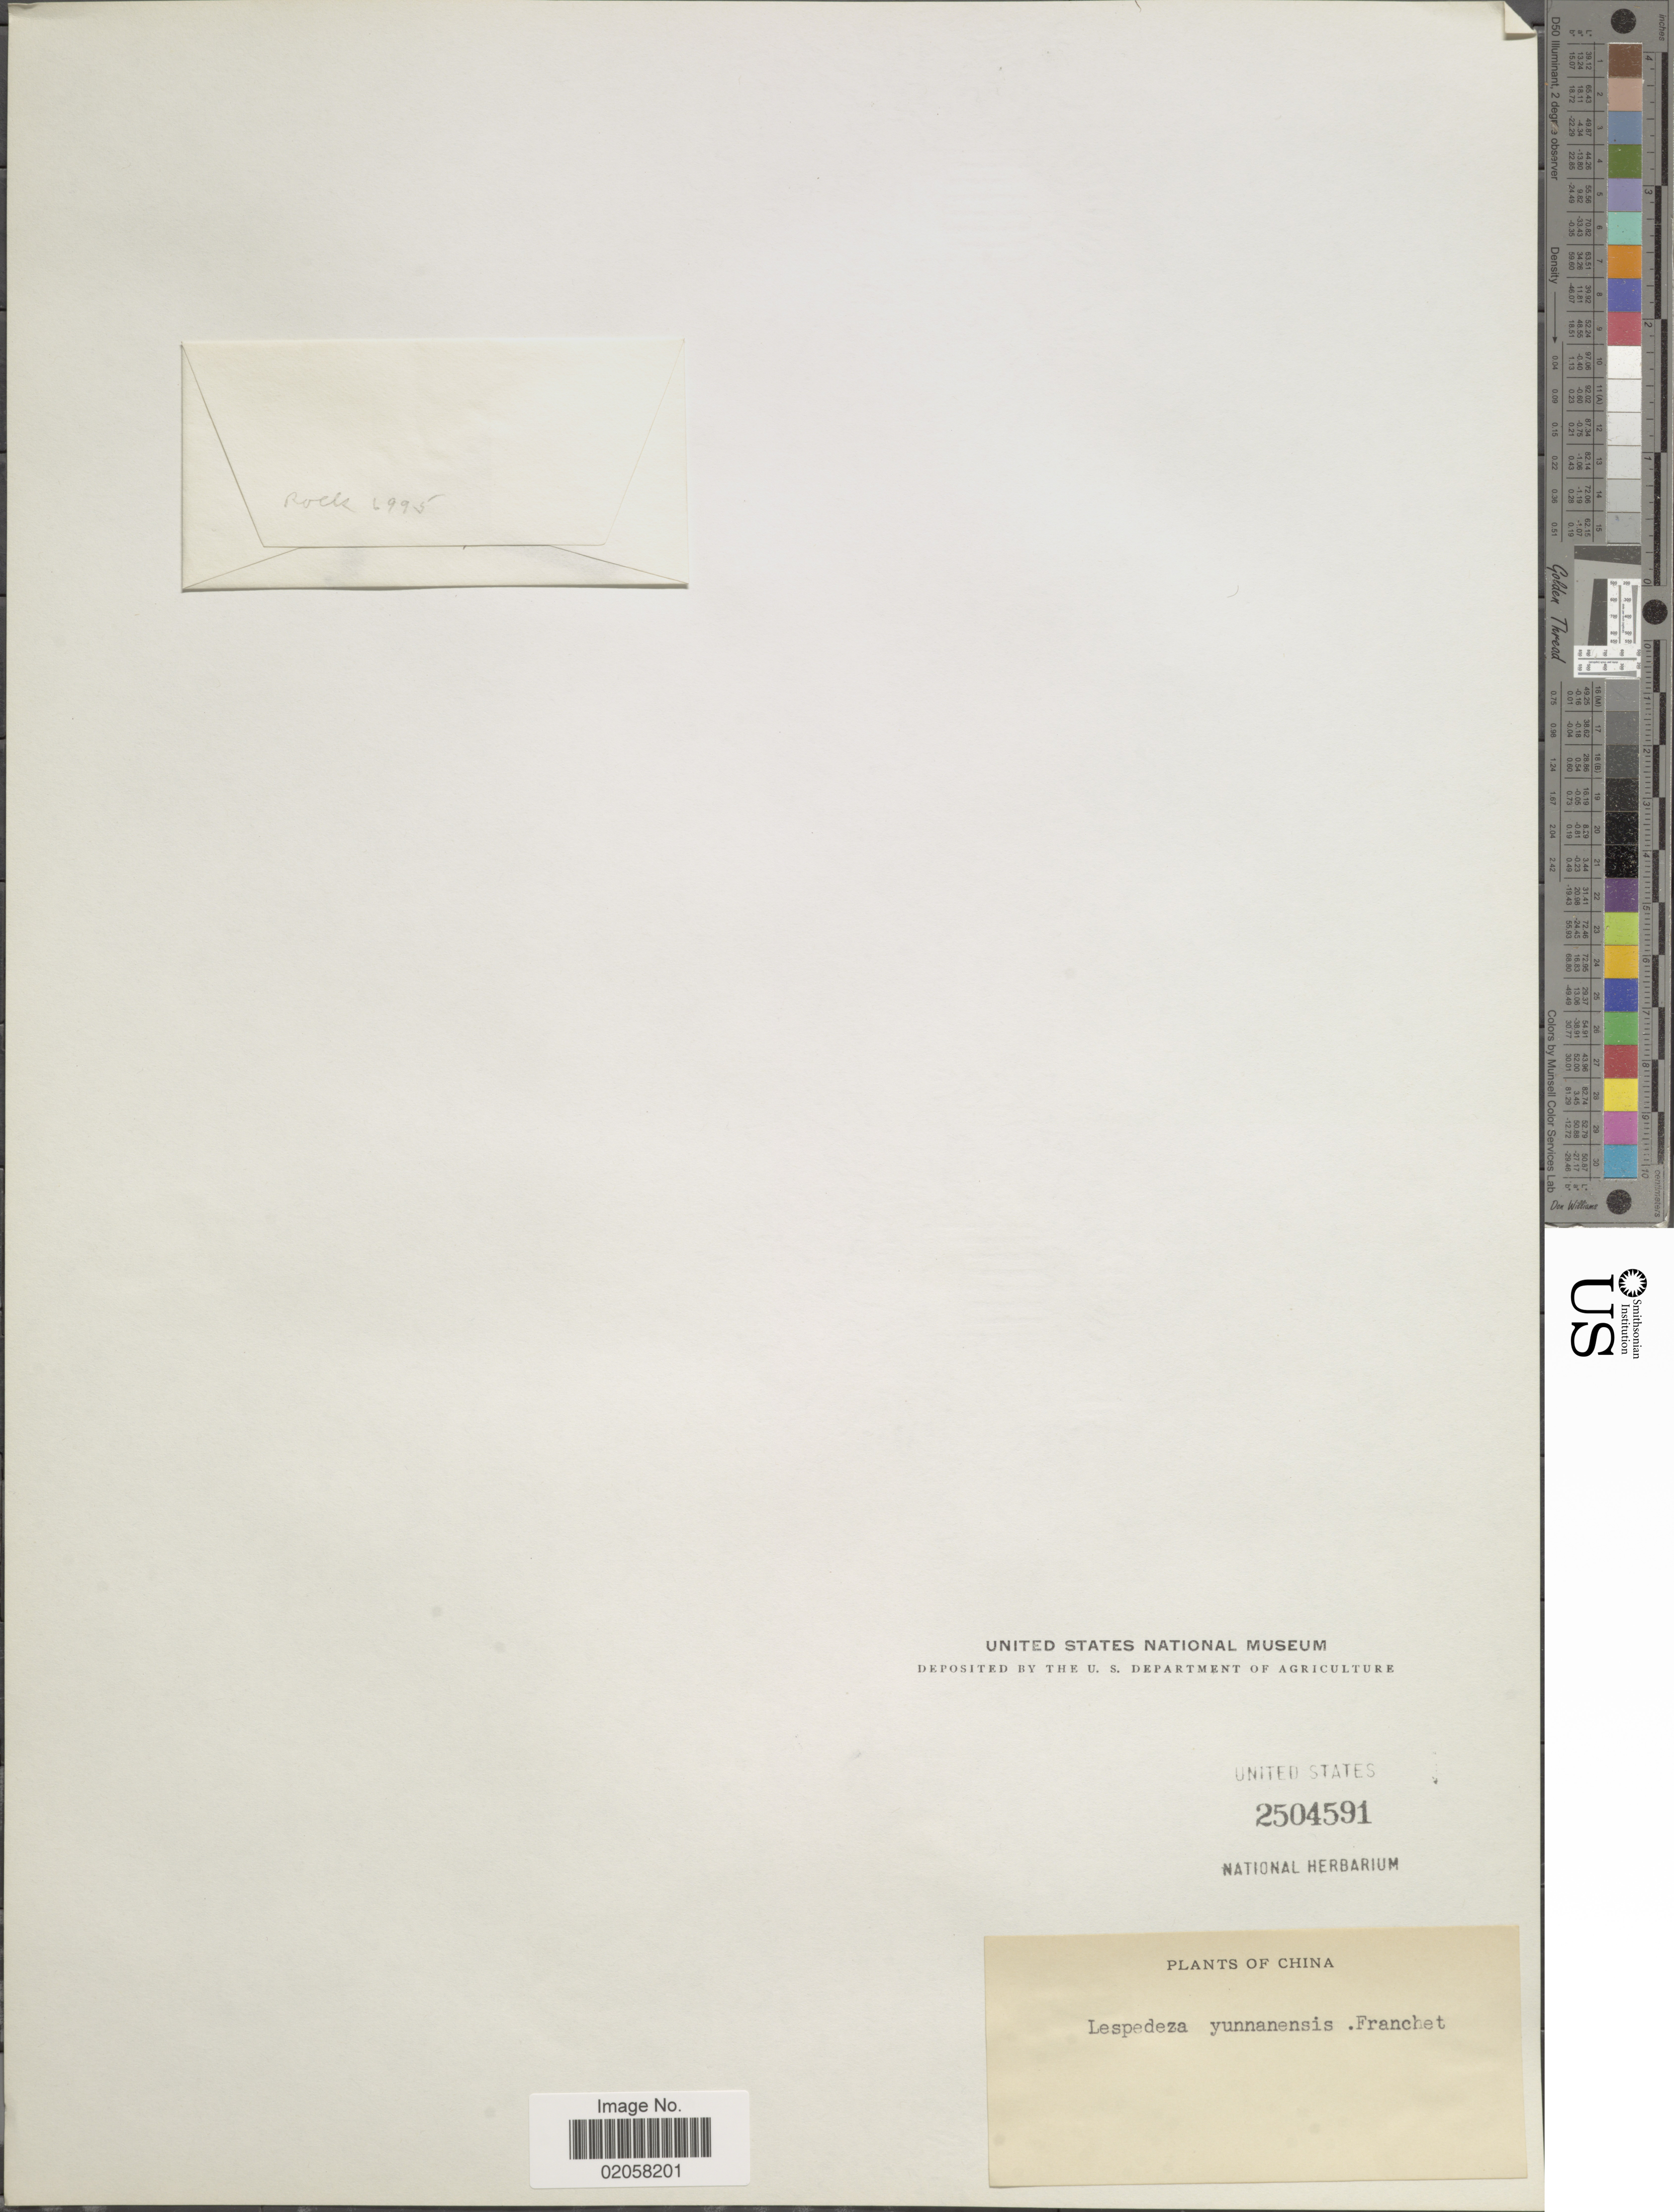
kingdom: Plantae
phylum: Tracheophyta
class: Magnoliopsida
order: Fabales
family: Fabaceae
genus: Campylotropis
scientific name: Campylotropis yunnanensis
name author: (Franch.) Schindl.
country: China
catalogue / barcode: US 2504591